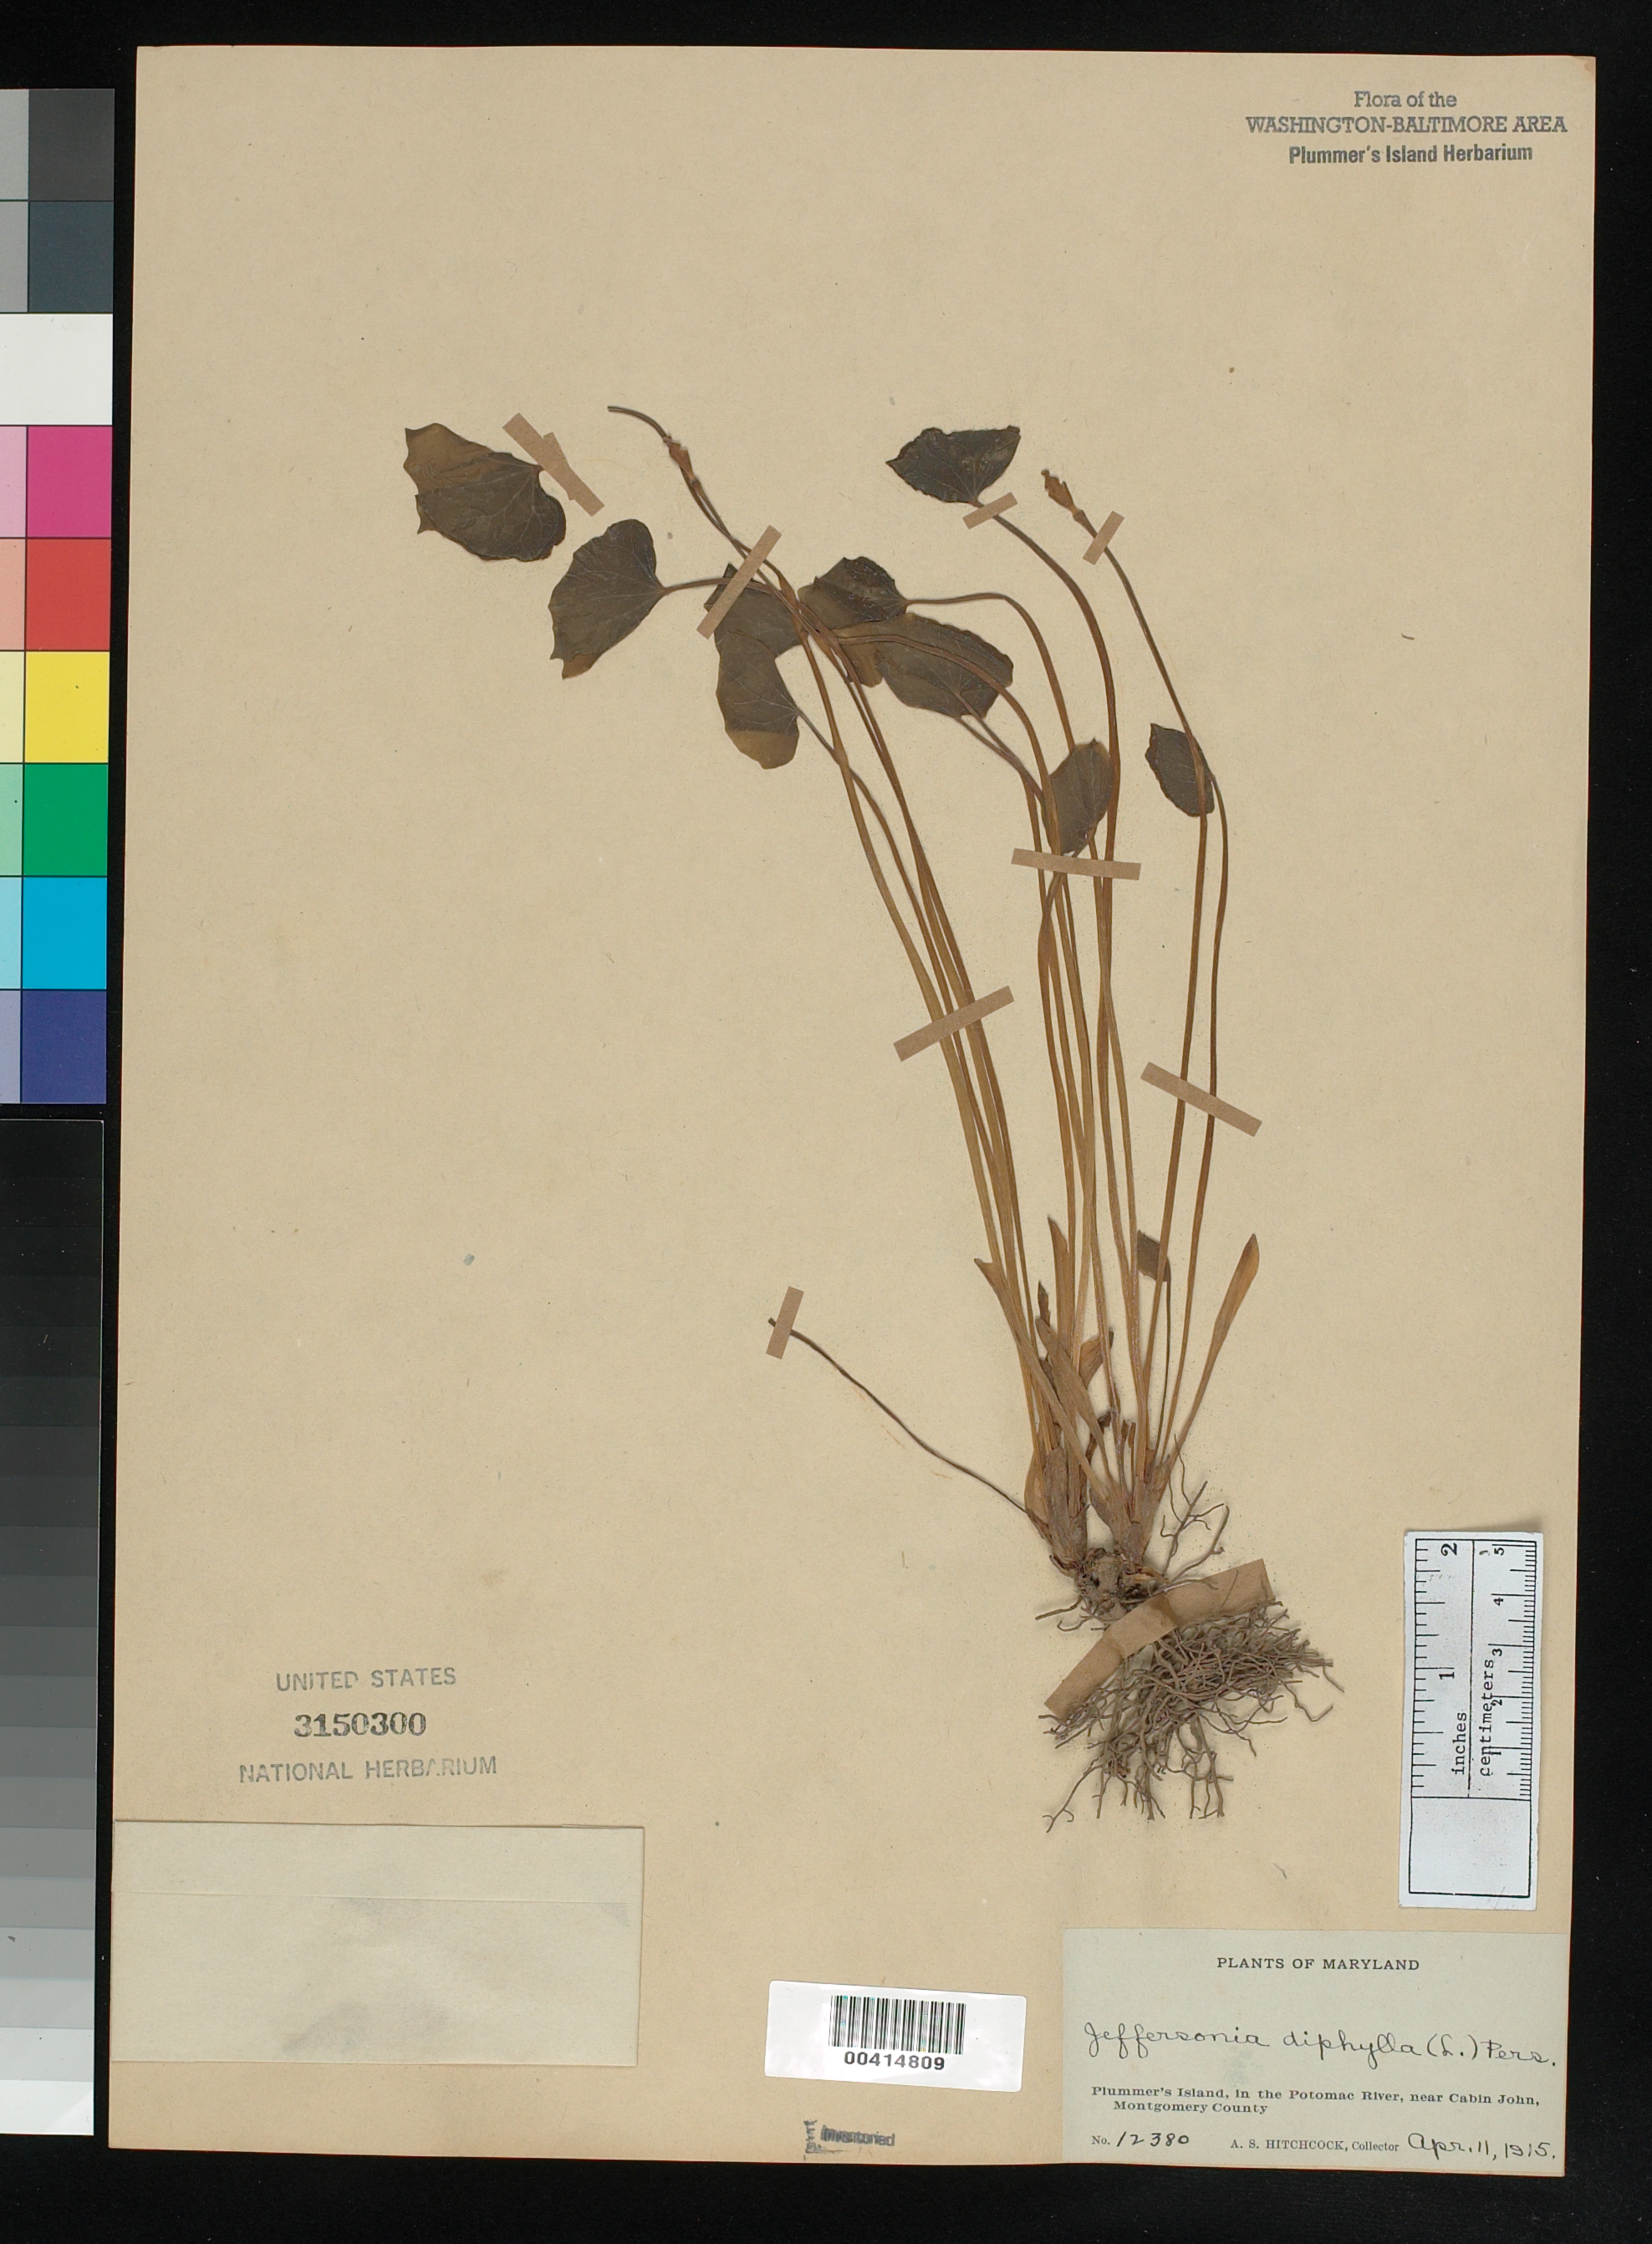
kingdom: Plantae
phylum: Tracheophyta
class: Magnoliopsida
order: Ranunculales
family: Berberidaceae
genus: Jeffersonia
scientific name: Jeffersonia diphylla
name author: (L.) Pers.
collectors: A. S. Hitchcock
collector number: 12380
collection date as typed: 11 Apr 1915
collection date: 1915-04-11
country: United States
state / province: Maryland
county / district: Montgomery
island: Plummers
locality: Plummer's Island C. & O. Canal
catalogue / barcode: US 3150300